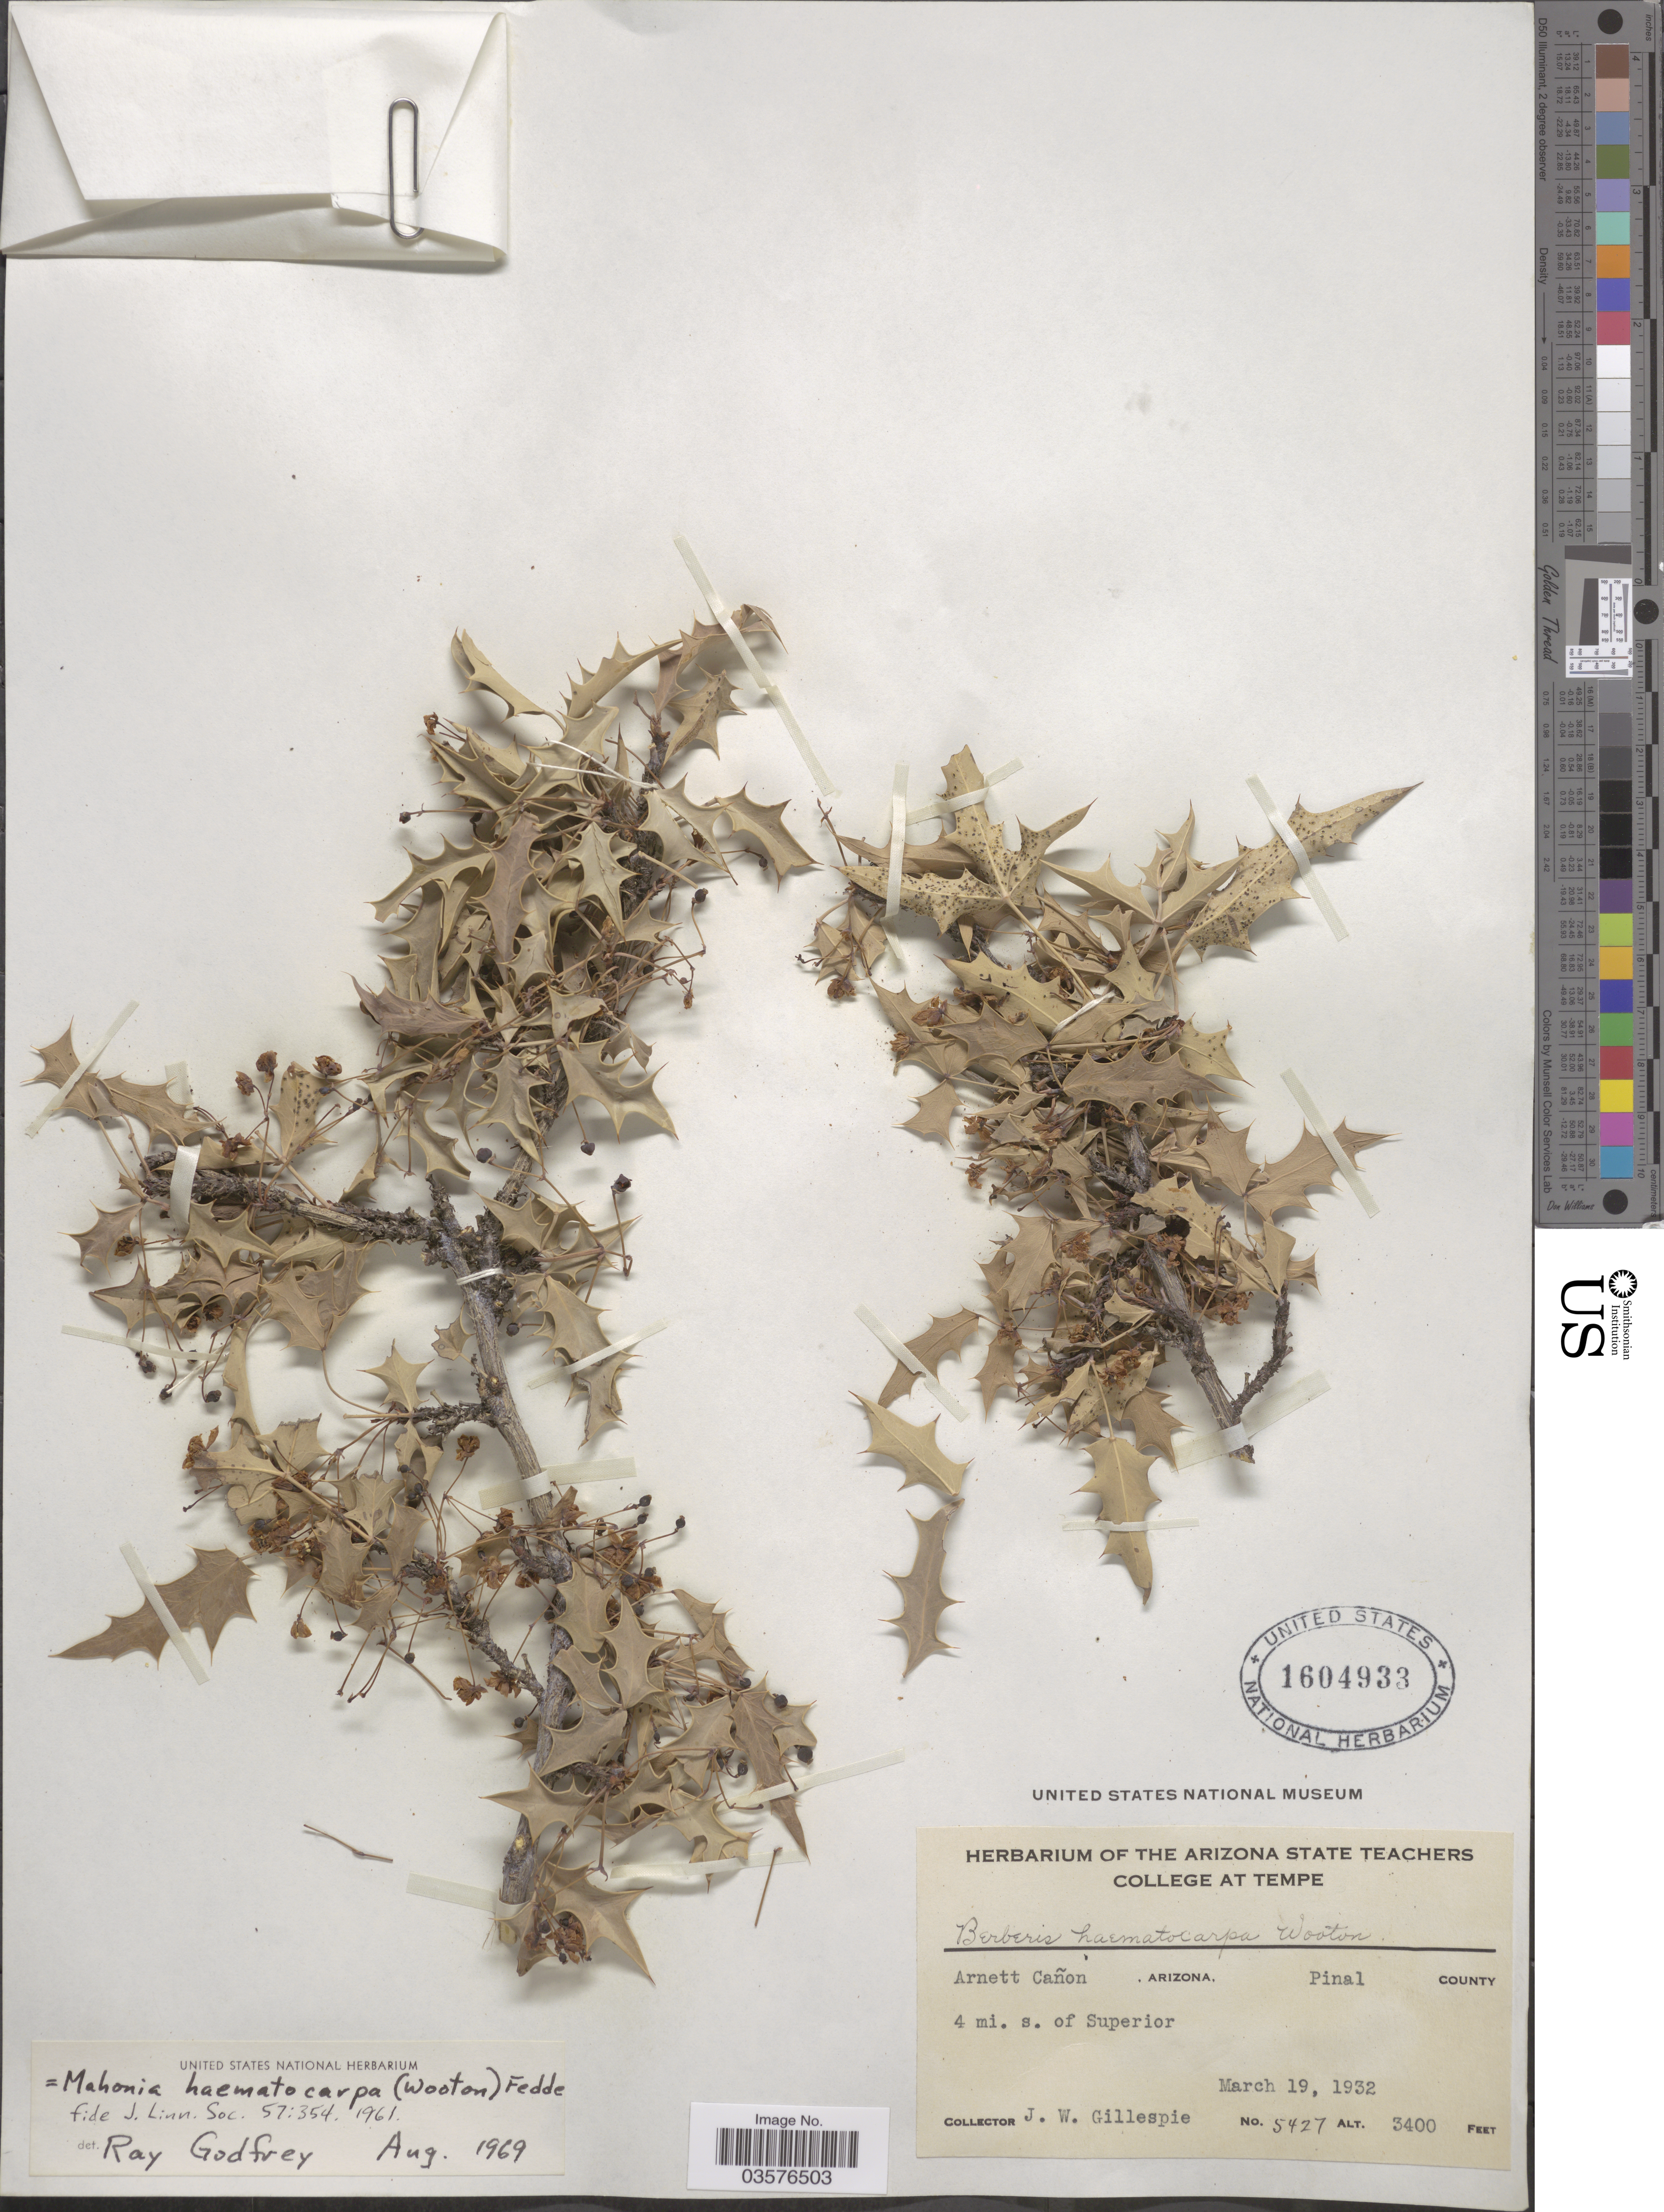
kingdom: Plantae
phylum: Tracheophyta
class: Magnoliopsida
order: Ranunculales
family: Berberidaceae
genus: Mahonia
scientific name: Mahonia haematocarpa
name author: (Wooton) Fedde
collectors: J. W. Gillespie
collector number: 5427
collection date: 1932-03-19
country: United States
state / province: Arizona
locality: Arnett Cañon, Pinal County. 4 mi. s. of Superior.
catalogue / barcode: US 1604933